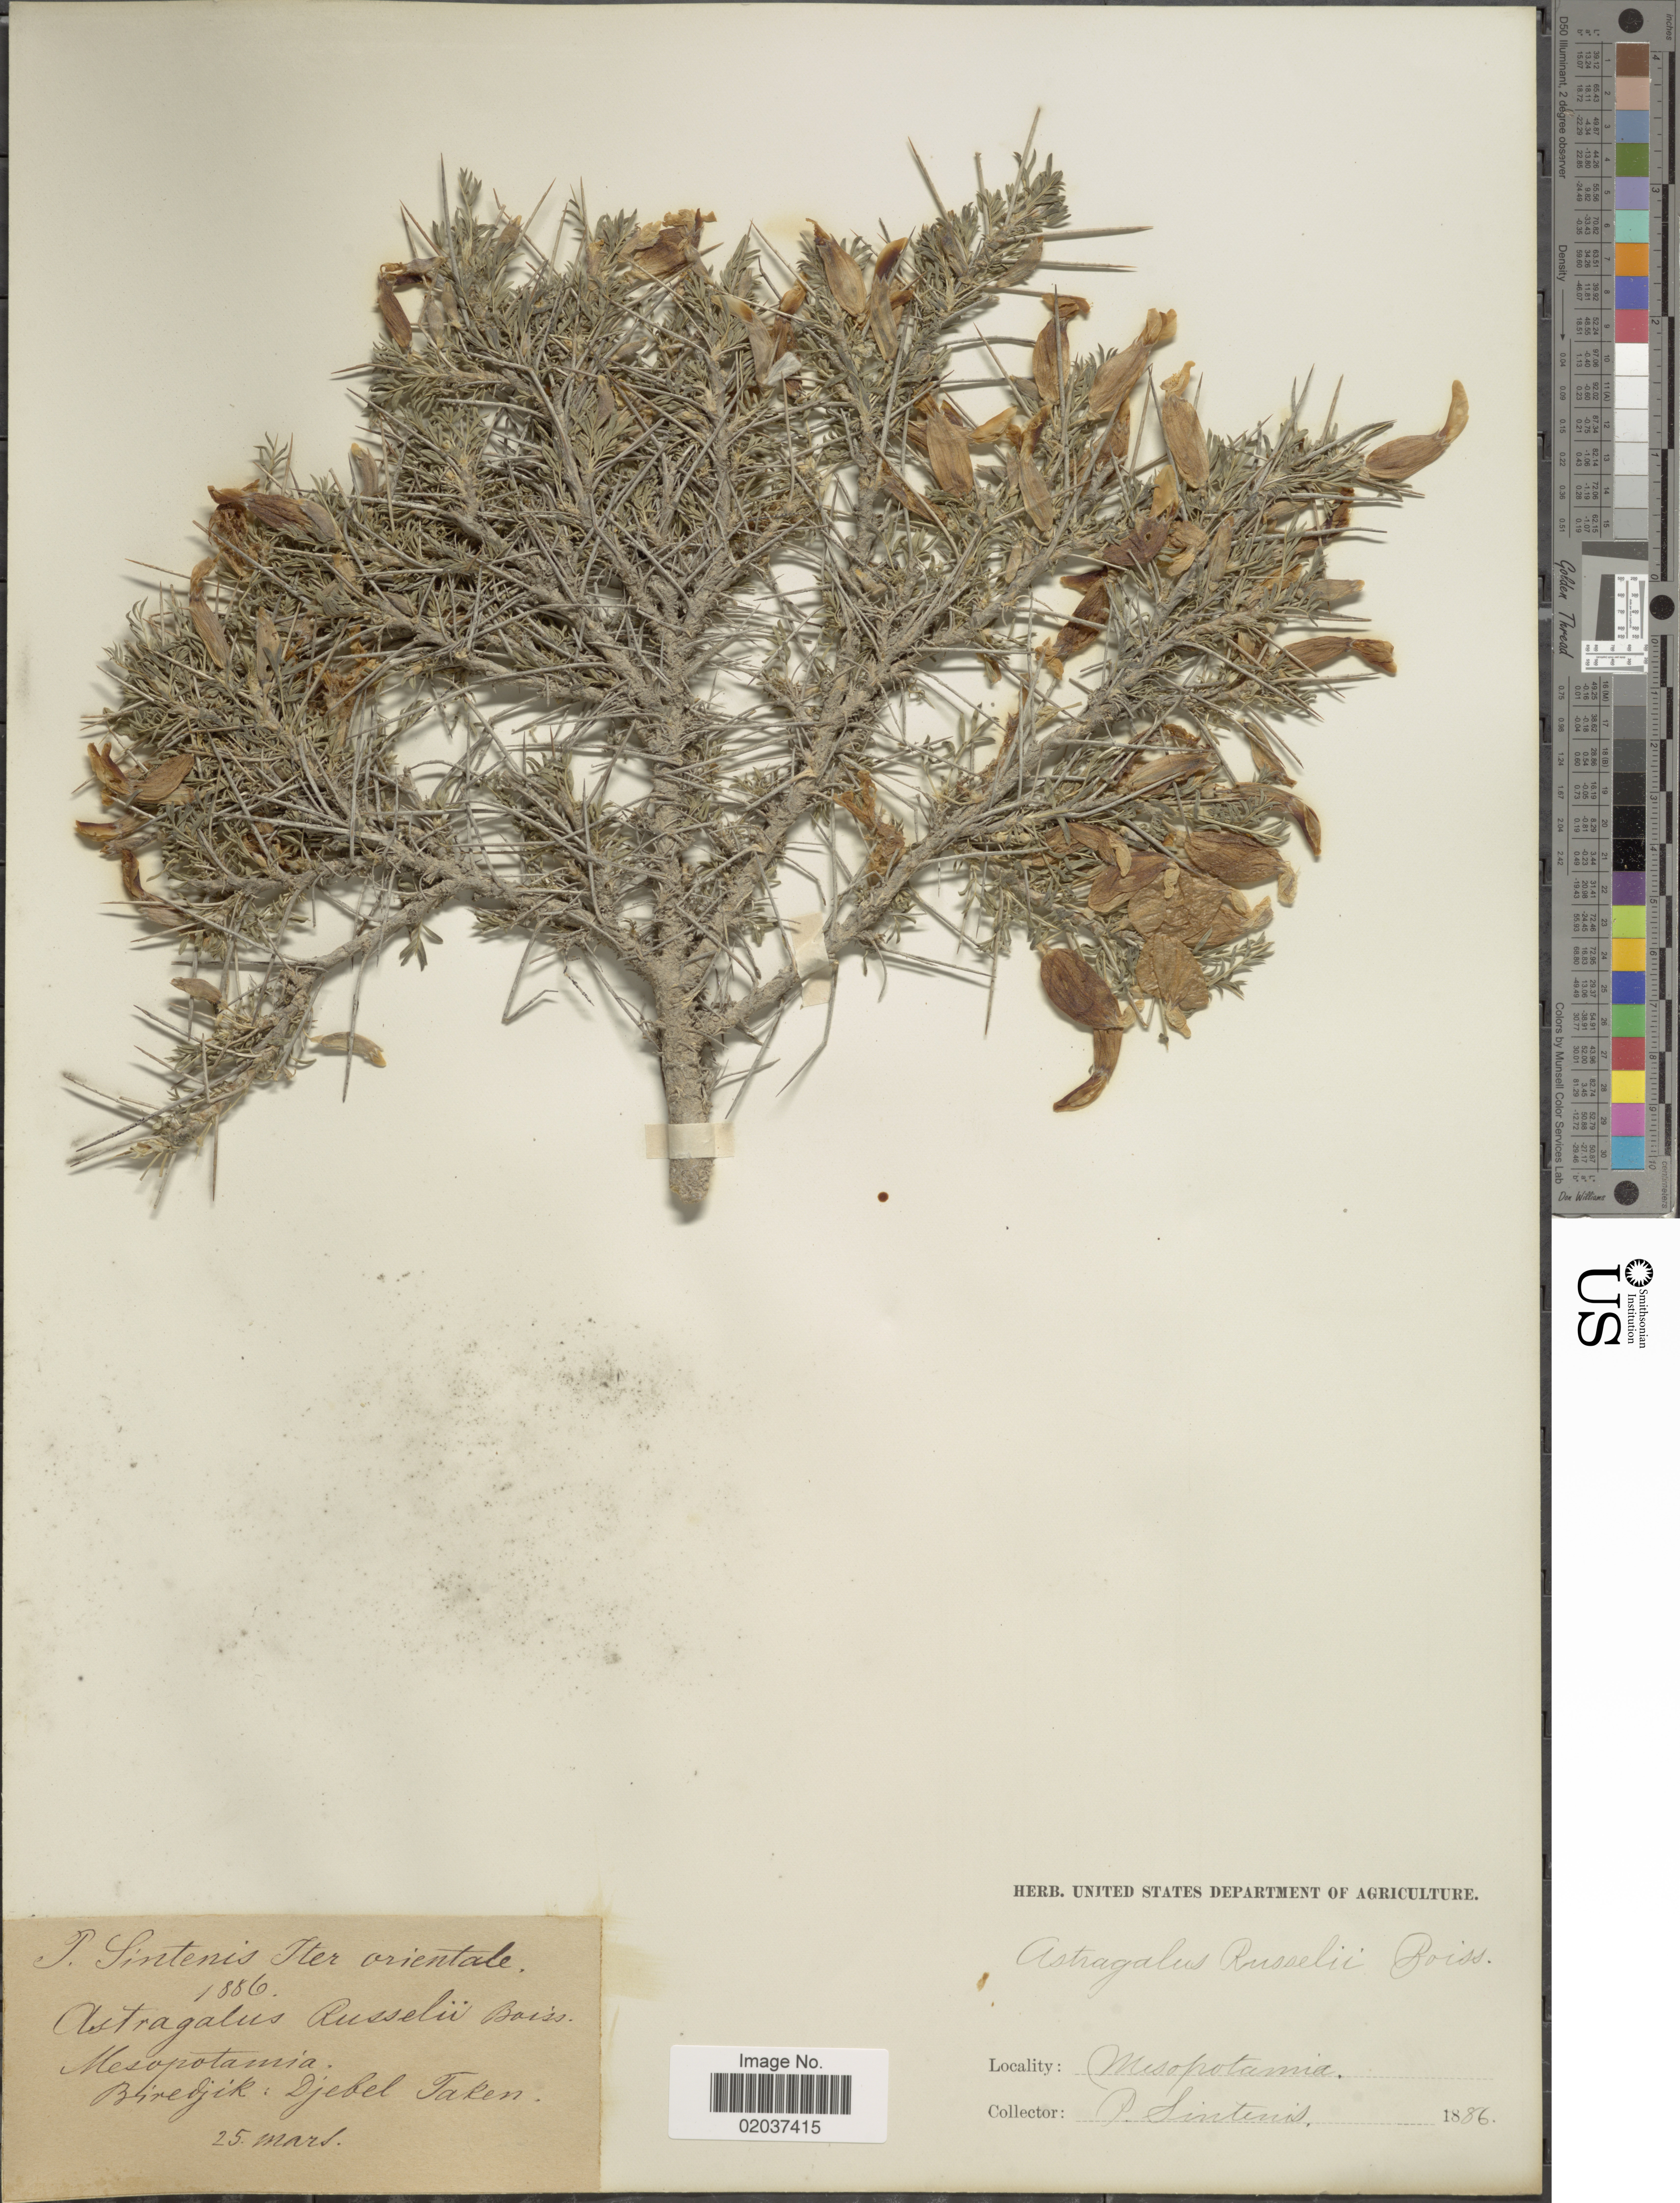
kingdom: Plantae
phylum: Tracheophyta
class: Magnoliopsida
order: Fabales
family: Fabaceae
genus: Astragalus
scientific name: Astragalus russelii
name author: Banks & Sol.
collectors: P. Sintenis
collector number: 127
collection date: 1888-03-25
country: Turkey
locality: Mesopotamia, Biredjik: Djebel Taken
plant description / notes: This collection is part of Paul Sintenis' “Iter Orientale 1888” trip, and collection number is 127.